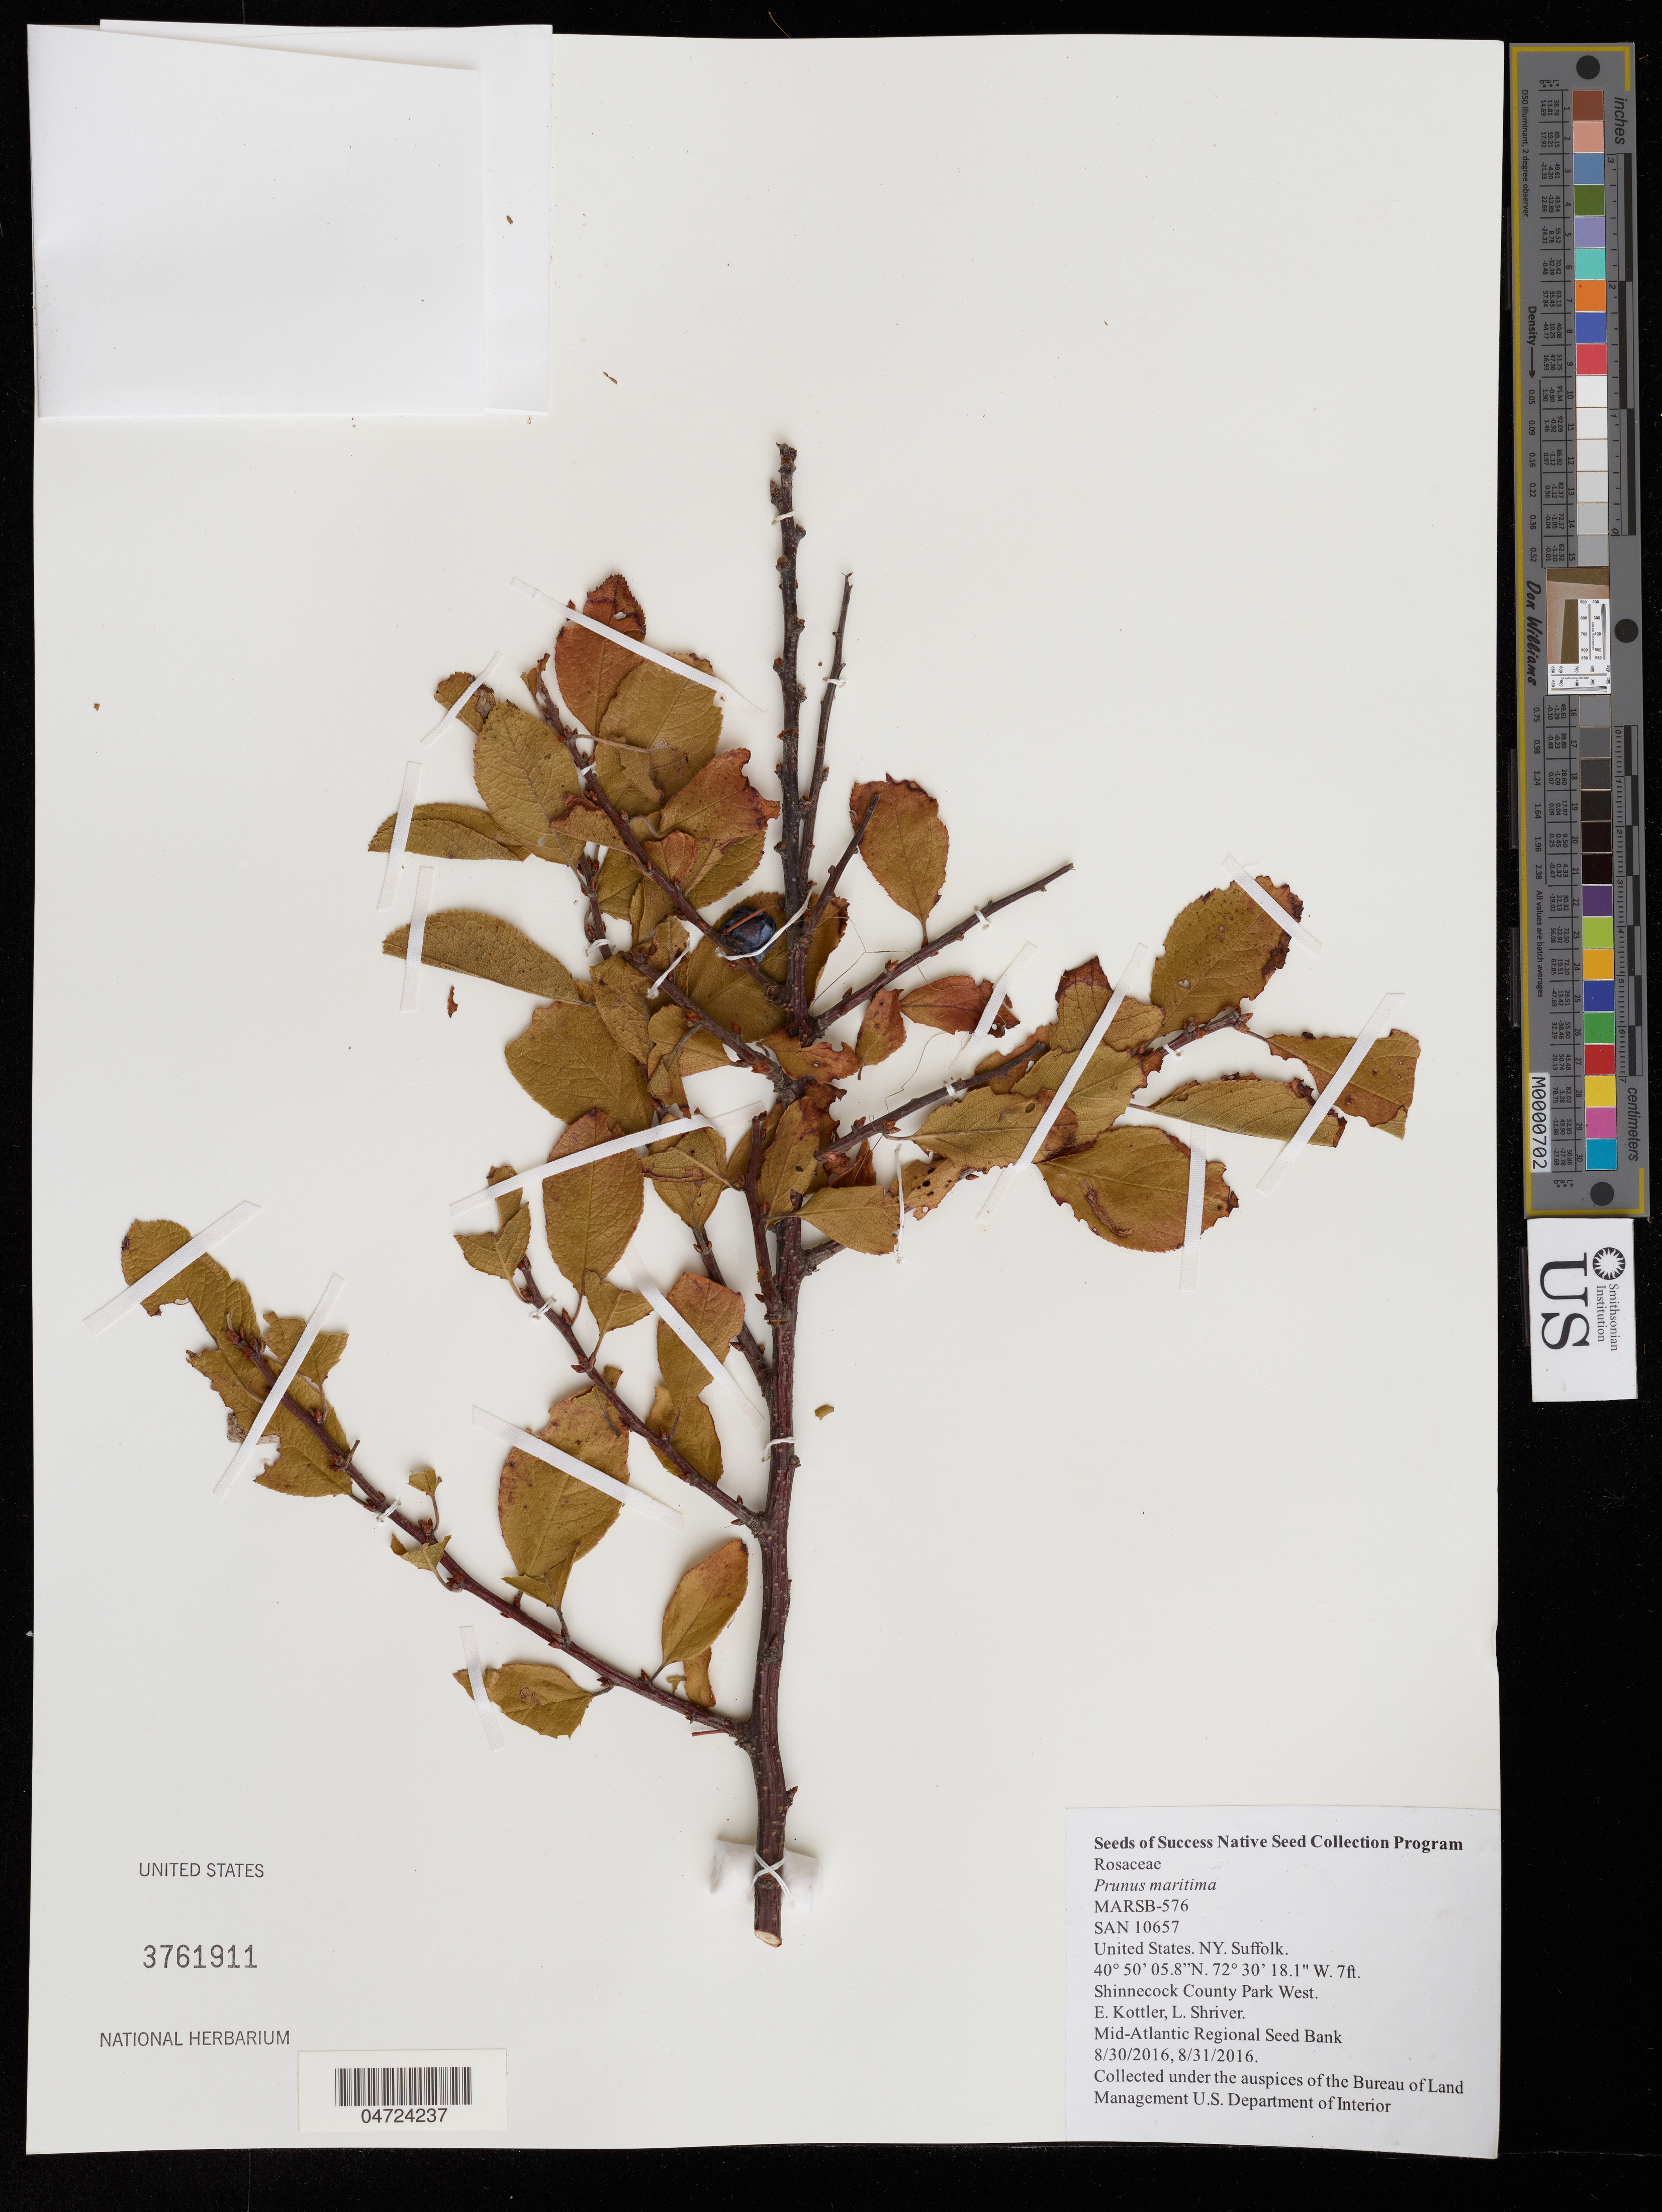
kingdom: Plantae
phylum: Tracheophyta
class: Magnoliopsida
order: Rosales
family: Rosaceae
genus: Prunus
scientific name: Prunus maritima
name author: Marshall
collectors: E. Kottler & L. Shriver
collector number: MARSB-576/SAN10657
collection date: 2016-08-30/2016-08-31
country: United States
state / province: New York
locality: Suffolk. Shinnecock County Park West.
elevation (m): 2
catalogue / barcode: US 3761911